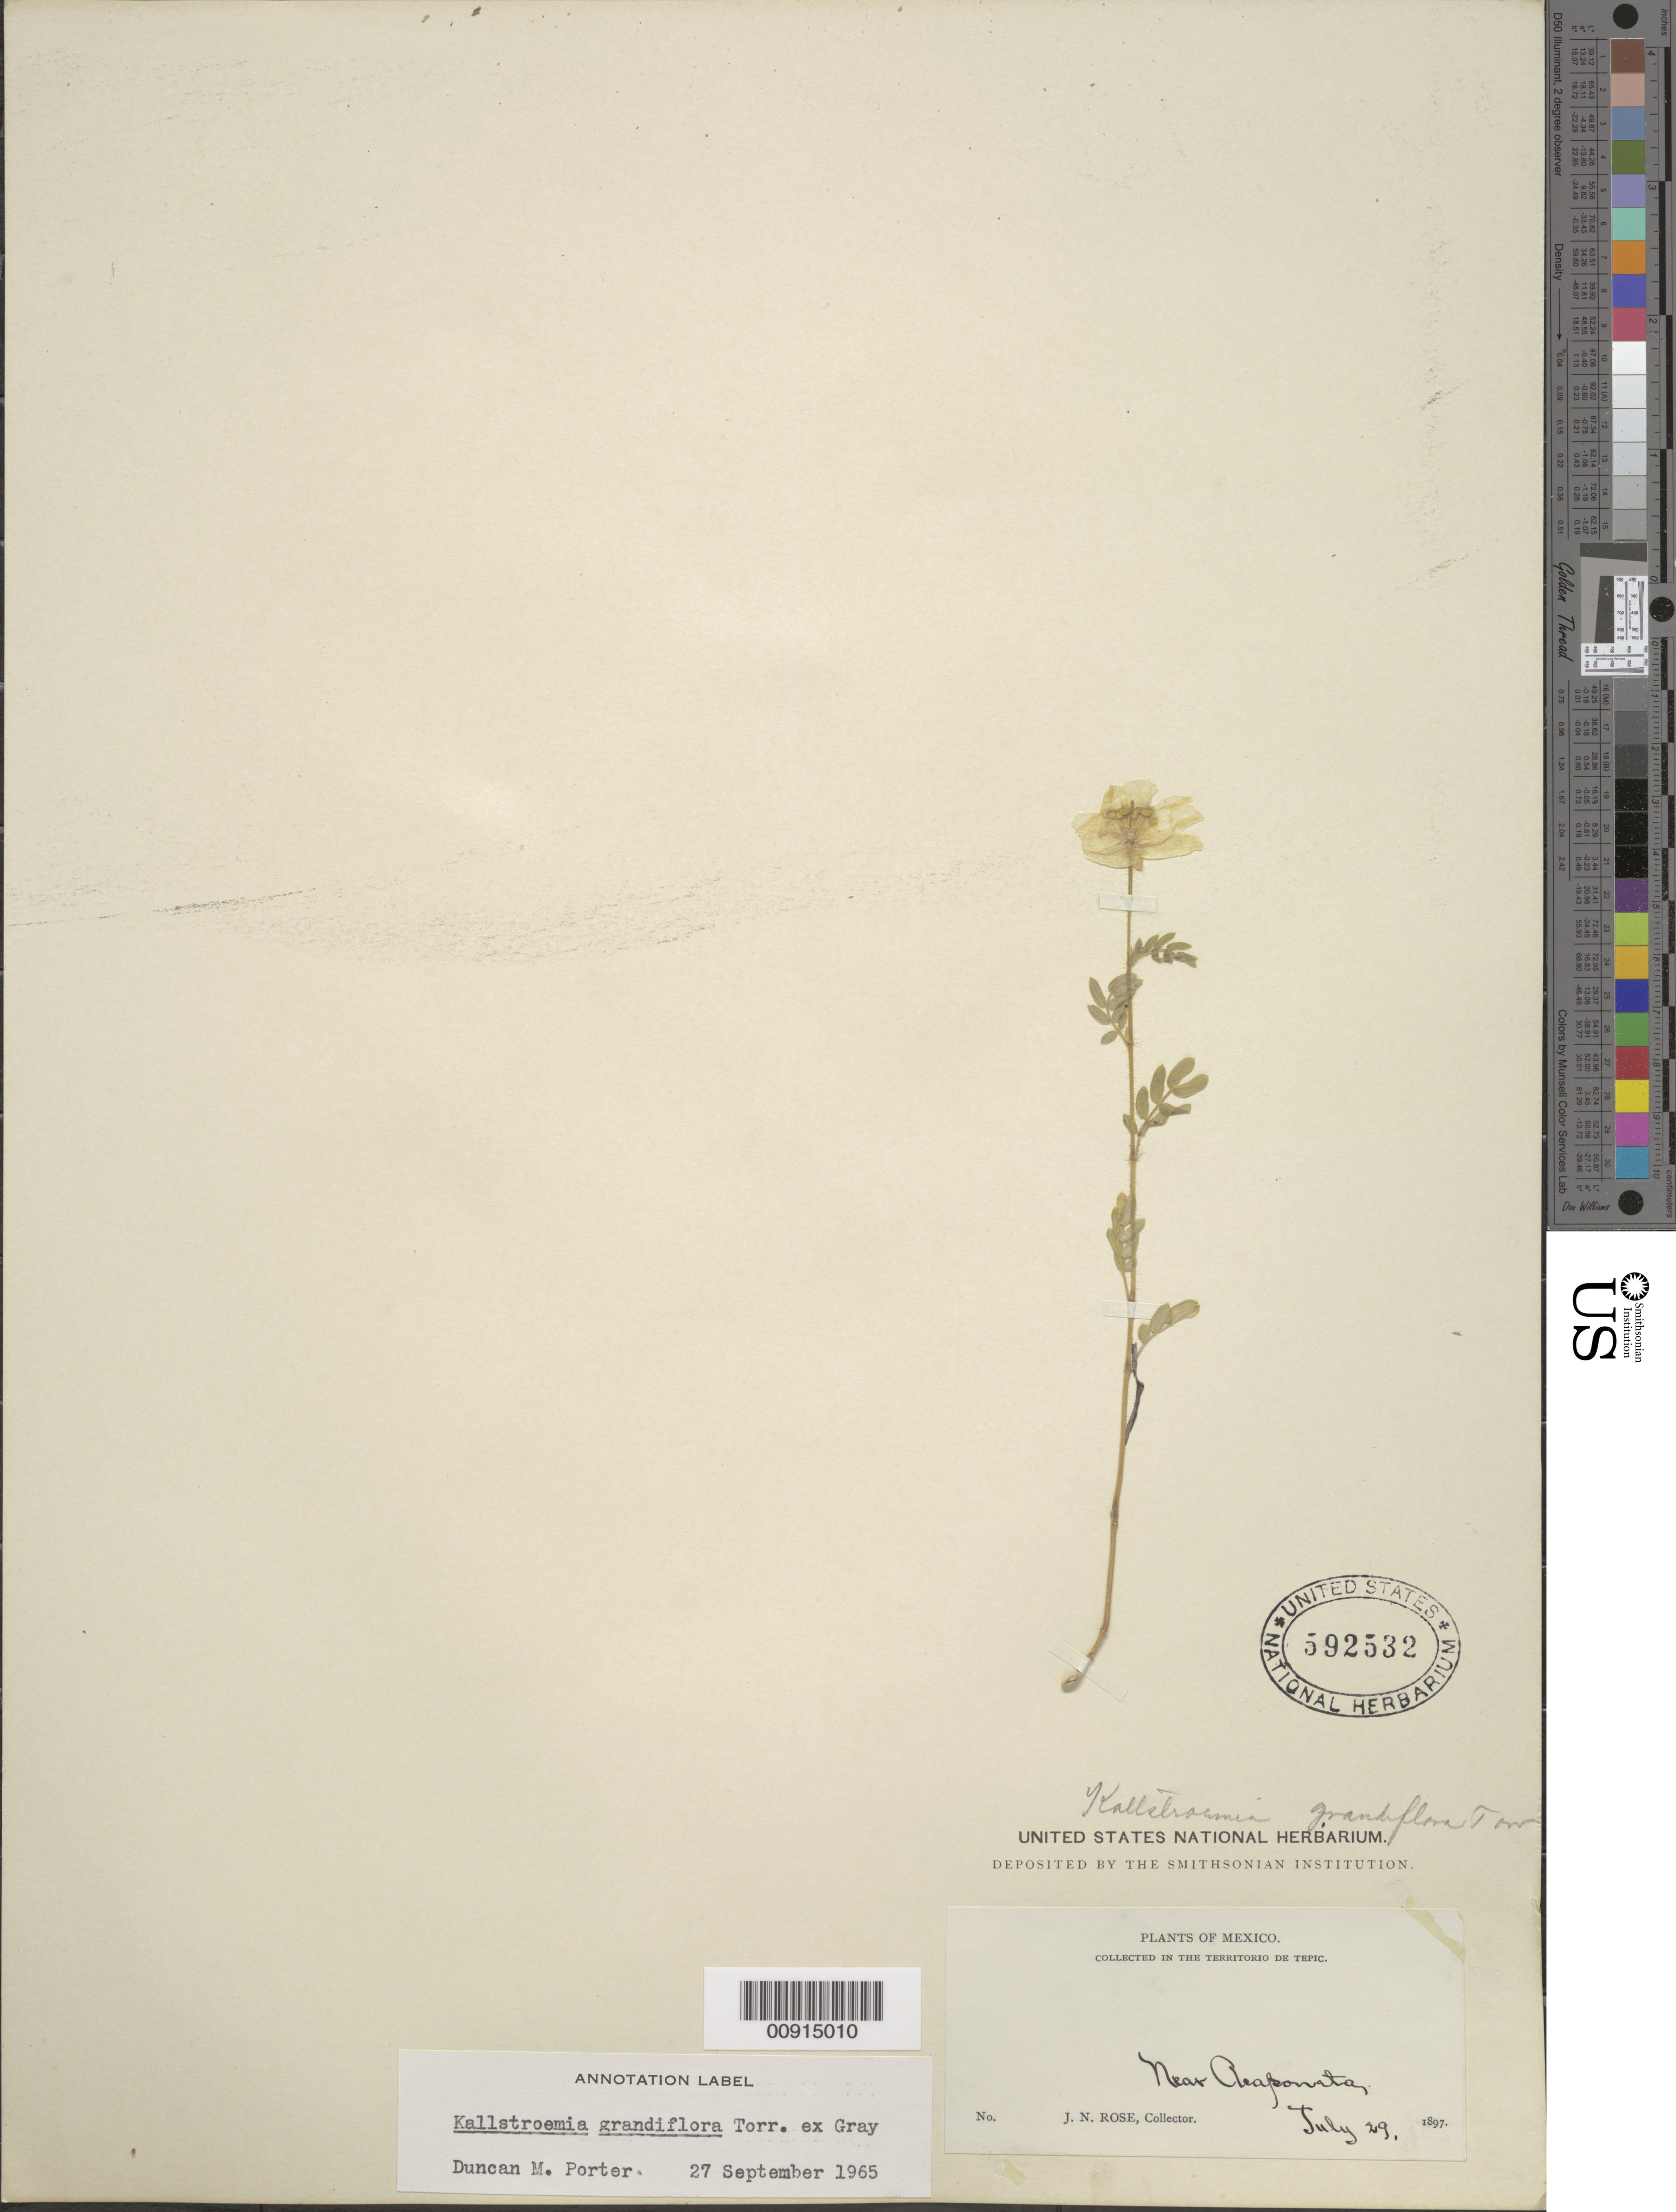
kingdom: Plantae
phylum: Tracheophyta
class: Magnoliopsida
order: Zygophyllales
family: Zygophyllaceae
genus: Kallstroemia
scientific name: Kallstroemia grandiflora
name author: Torr. ex A. Gray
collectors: J. N. Rose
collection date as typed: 29 Jul 1897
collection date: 1897-07-29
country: Mexico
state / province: Nayarit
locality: Near Acaponeta, Territorio de Tepic.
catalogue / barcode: US 592532